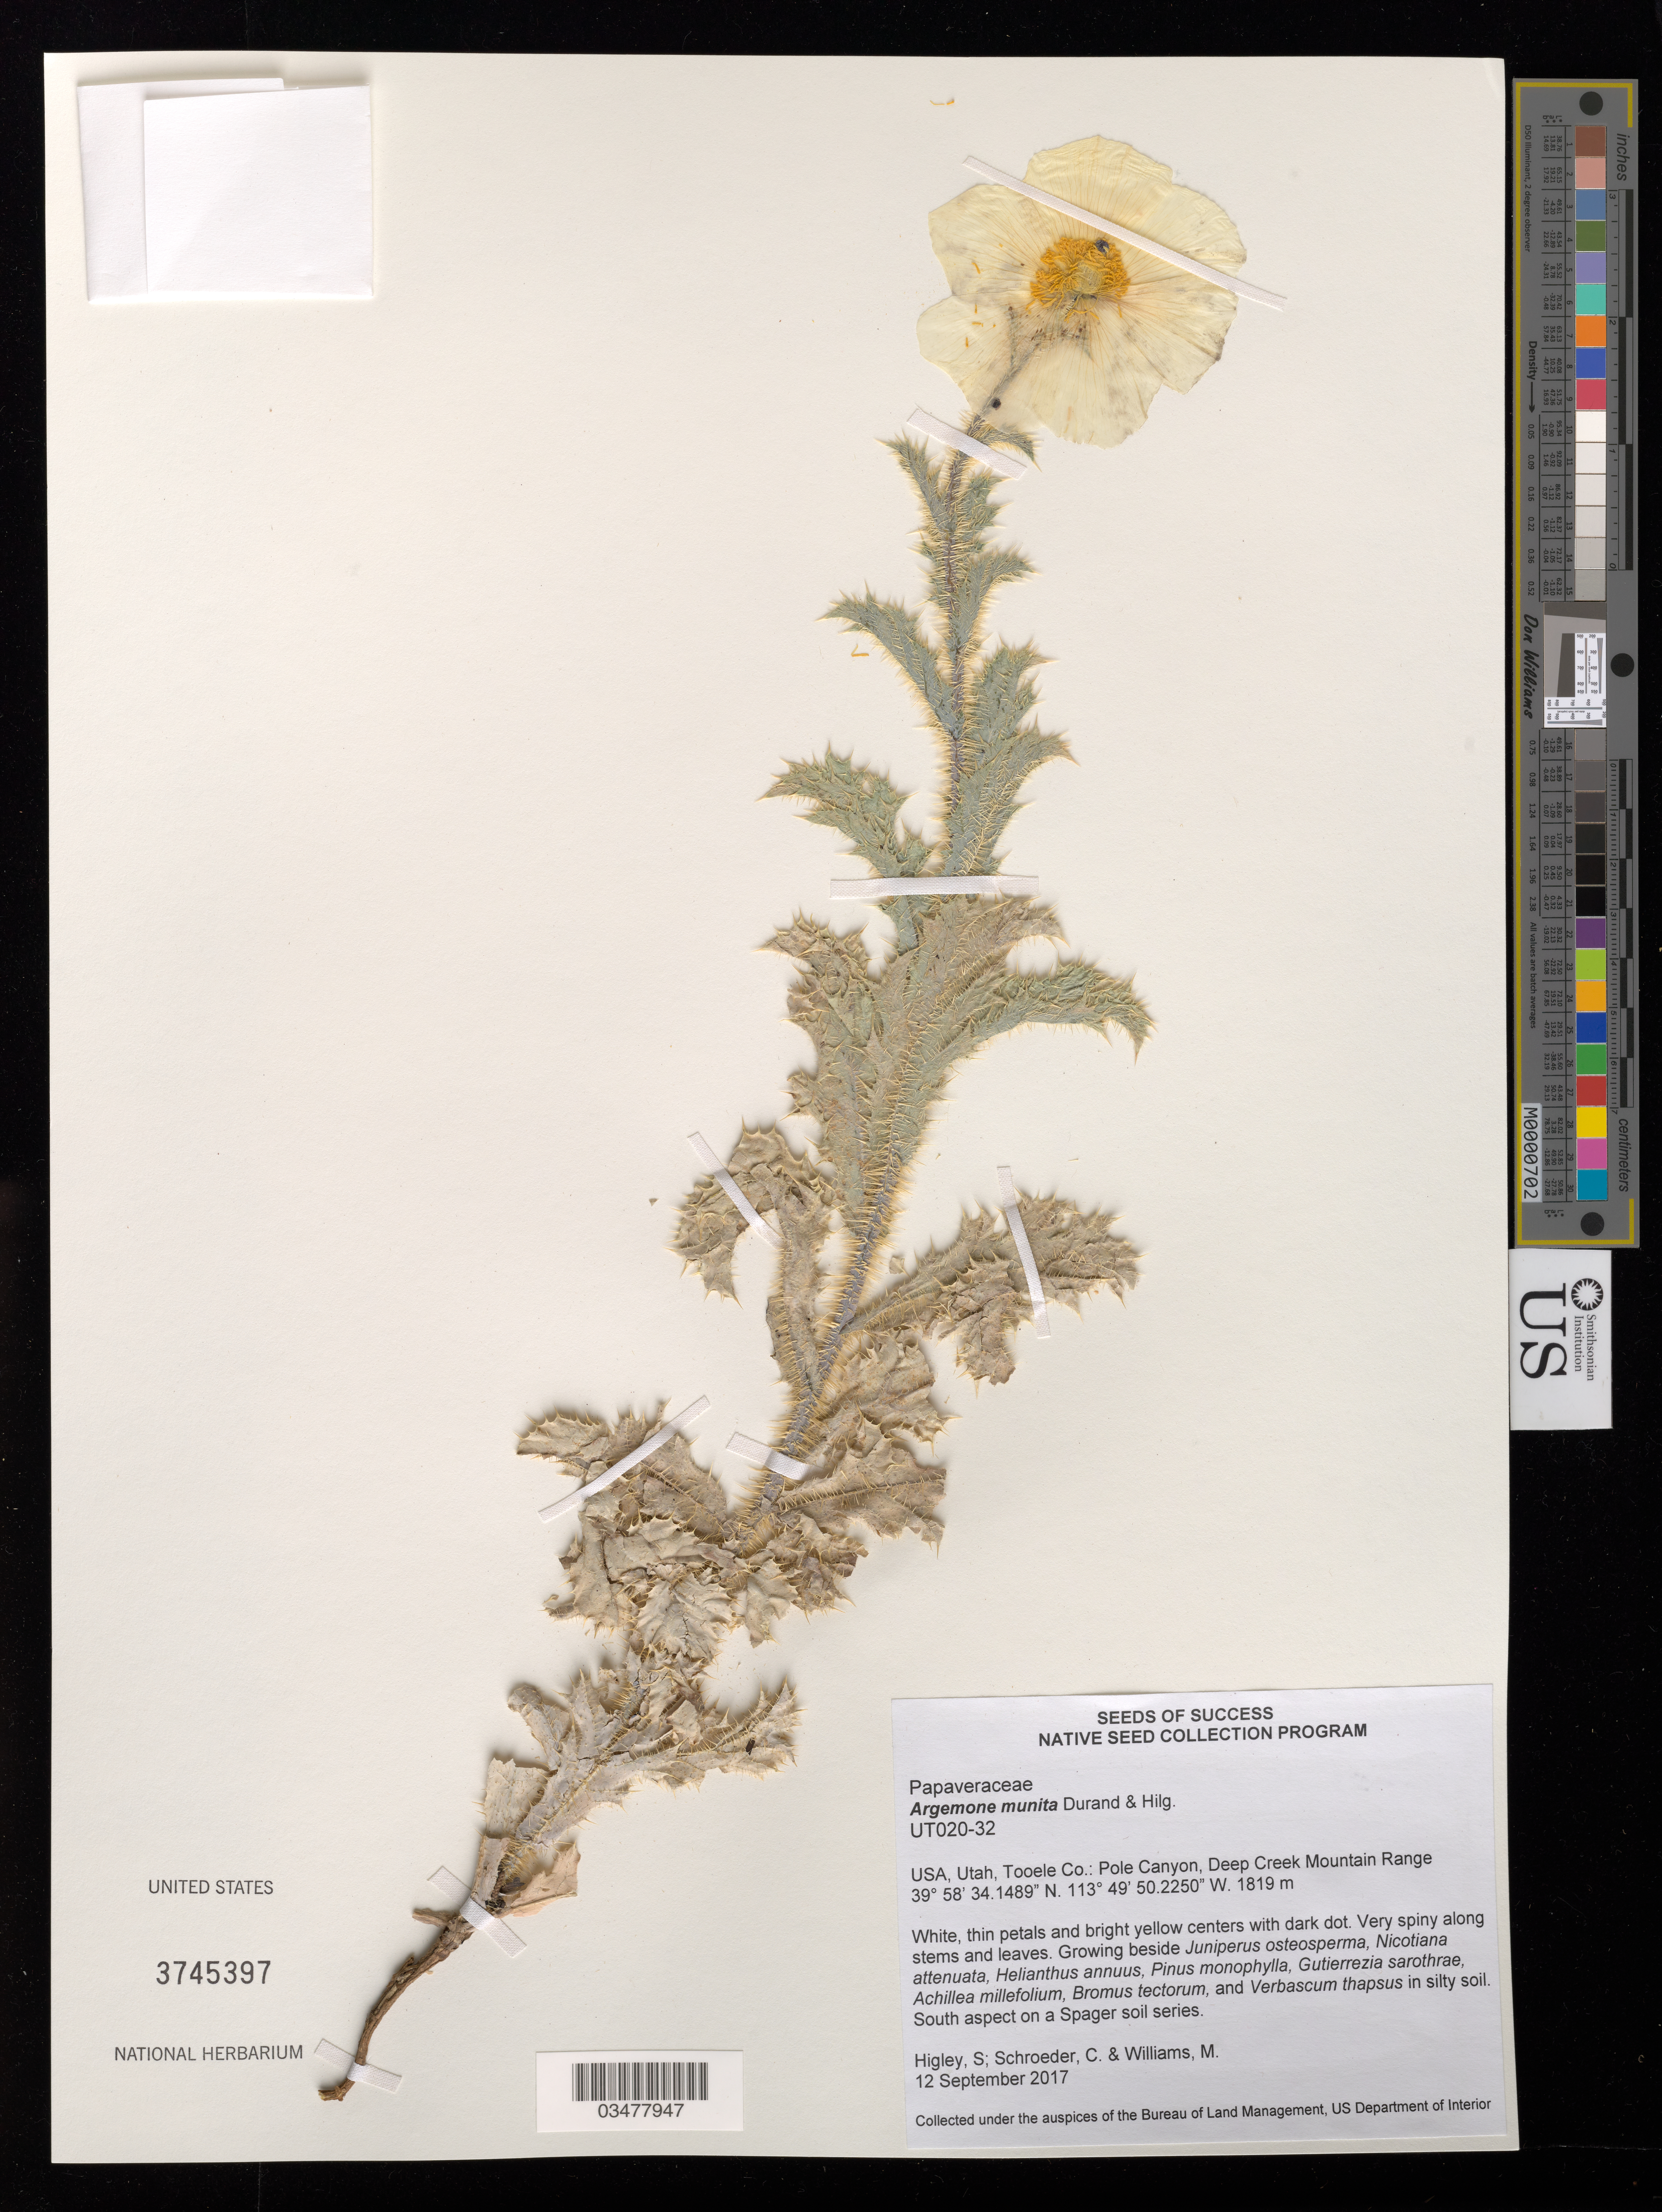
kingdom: Plantae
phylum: Tracheophyta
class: Magnoliopsida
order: Ranunculales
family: Papaveraceae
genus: Argemone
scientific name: Argemone munita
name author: Durand & Hilg.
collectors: S. Higley, C. Schroeder & M. Williams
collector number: UT020-32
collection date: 2017-09-12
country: United States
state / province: Utah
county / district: Tooele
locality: Deep Creek Mountain Range, Pole Canyon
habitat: Silty soil. Pinyon/juniper. With Pinus monophylla, Achillea millefolium, Bromus tectorum, etc.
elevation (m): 1819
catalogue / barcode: US 3745397